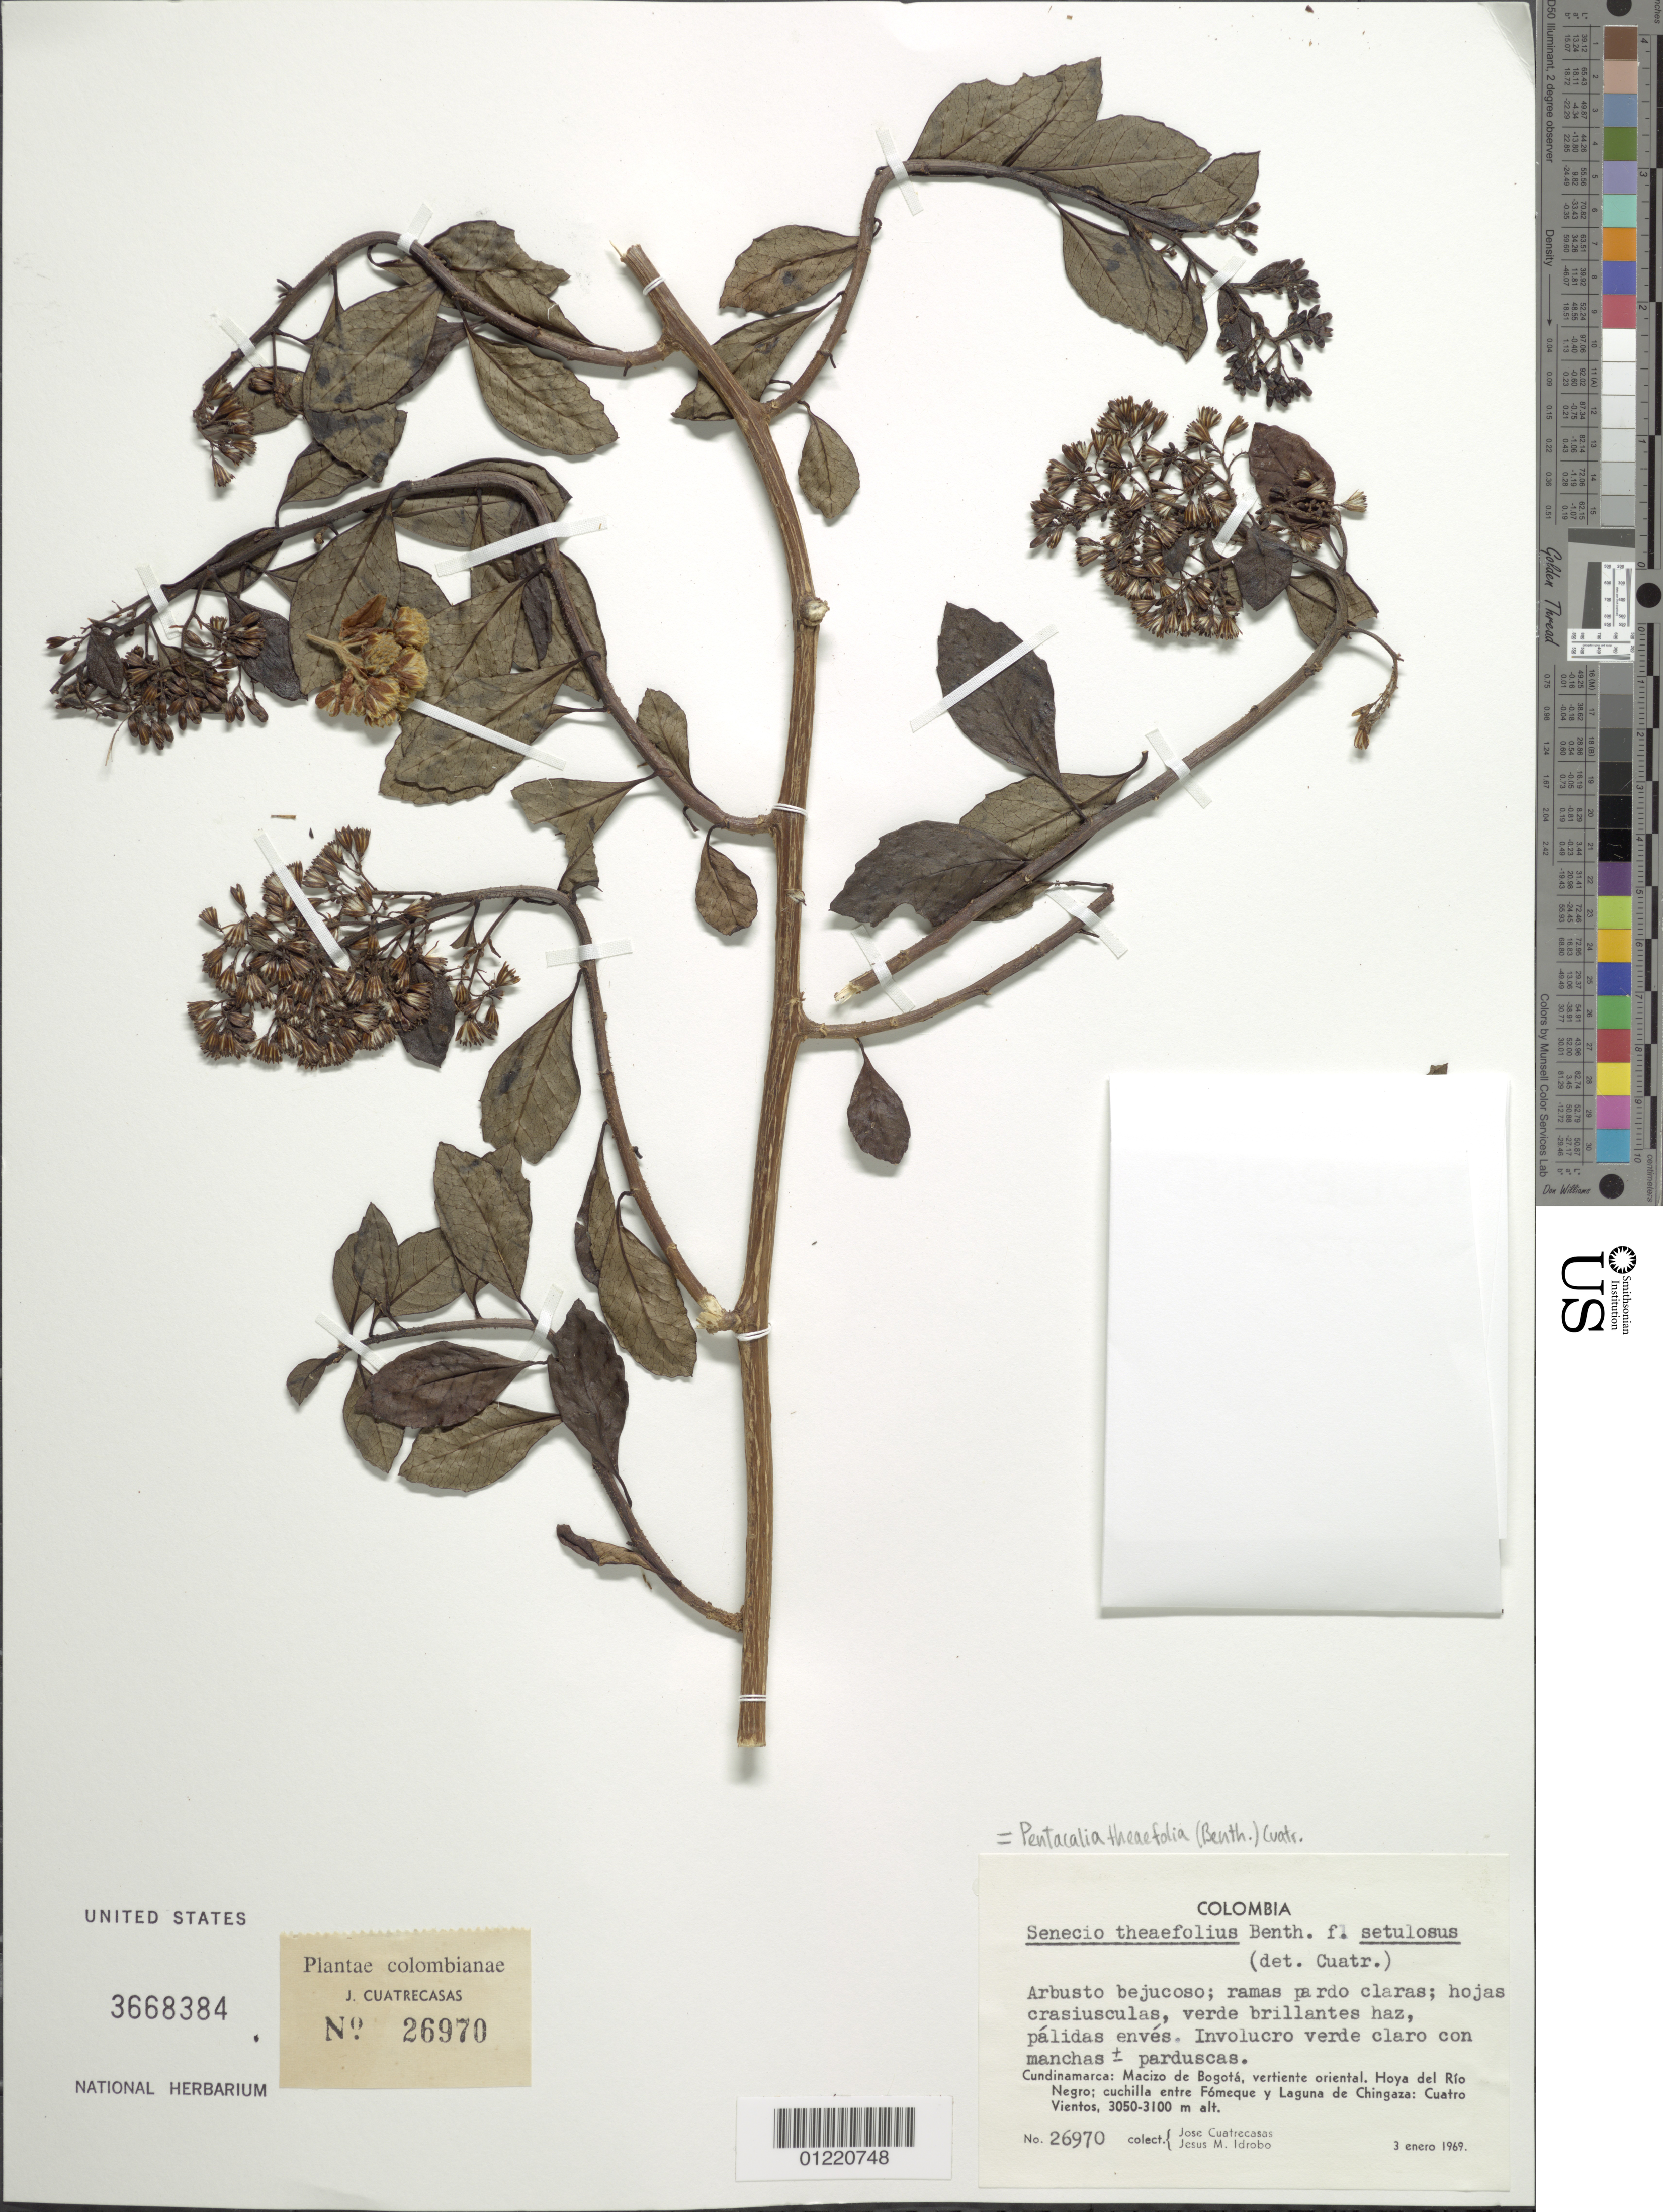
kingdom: Plantae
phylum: Tracheophyta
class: Magnoliopsida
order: Asterales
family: Asteraceae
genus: Pentacalia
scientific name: Pentacalia theifolia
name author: (Benth.) Cuatrec.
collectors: J. Cuatrecasas & J. M. Idrobo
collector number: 26970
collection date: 1969-01-03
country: Colombia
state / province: Cundinamarca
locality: Macizo de Bogota, vertiente oriental. Hoya del Rio Negro; cuchilla entre Fomeque y Laguna de Chingaza: Cuatro Vientos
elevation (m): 3050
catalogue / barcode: US 3668384